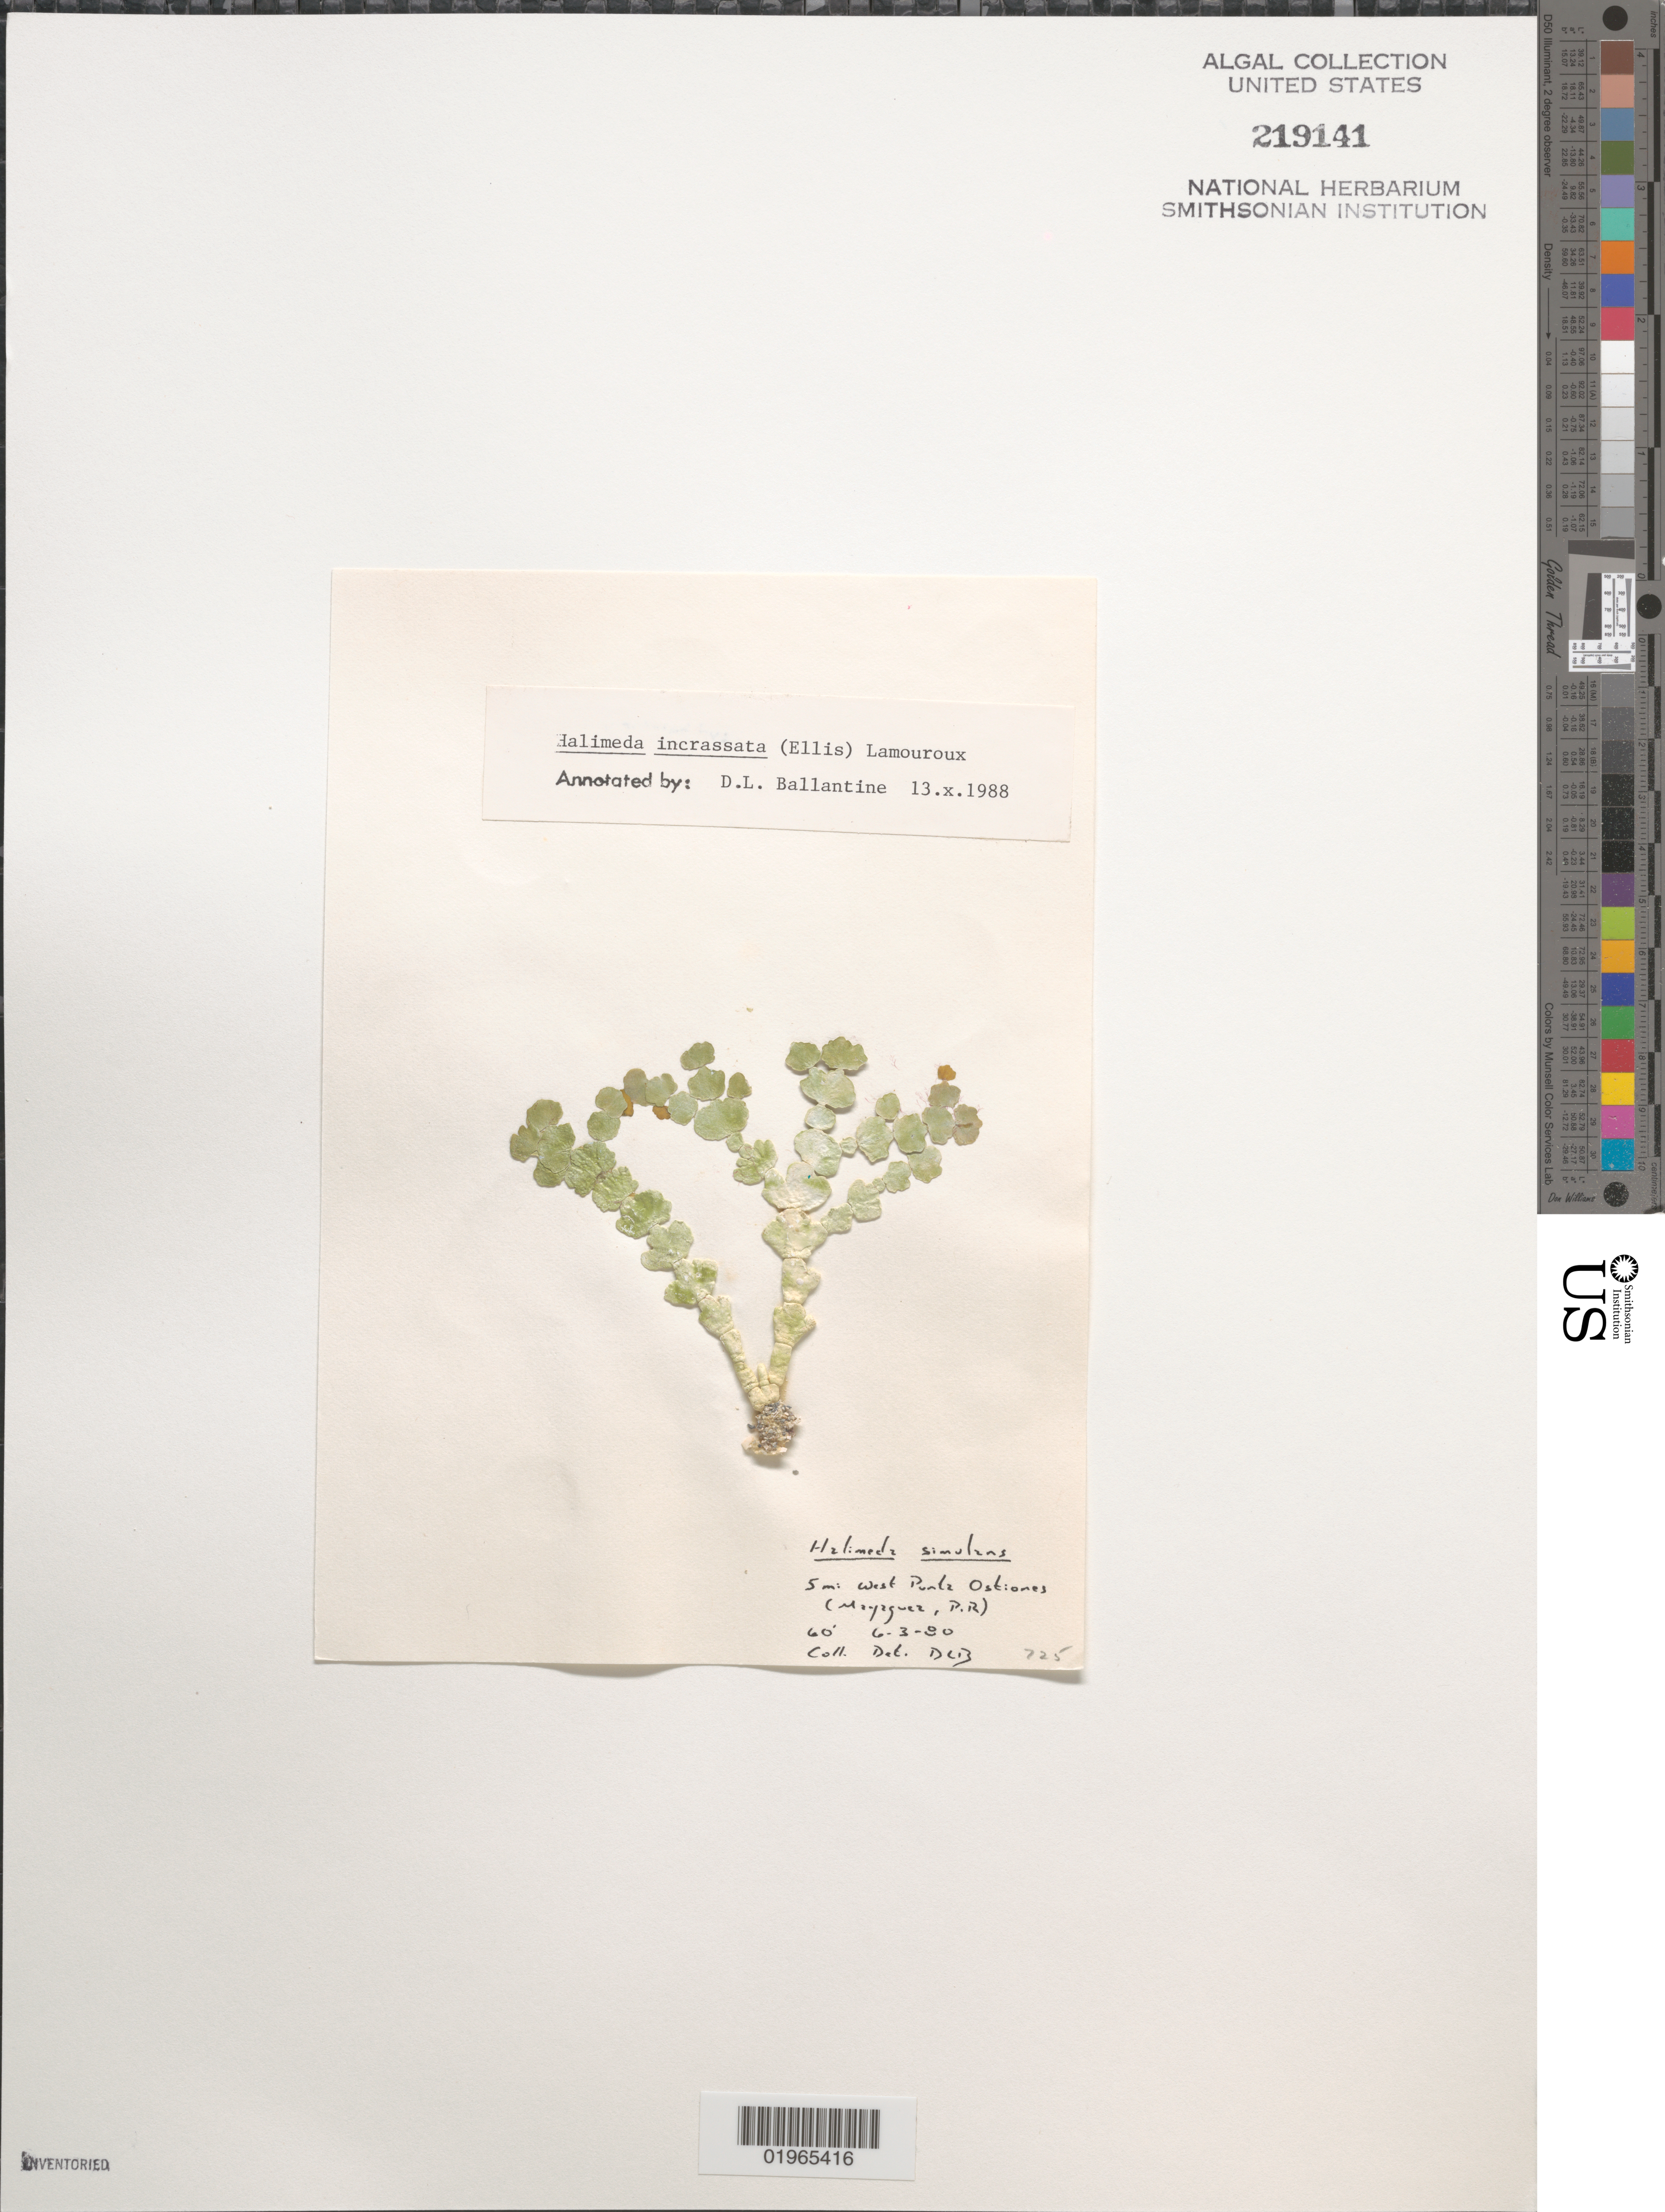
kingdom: Plantae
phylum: Chlorophyta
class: Ulvophyceae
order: Bryopsidales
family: Halimedaceae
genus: Halimeda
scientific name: Halimeda simulans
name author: M. Howe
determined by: Ballantine, D. L.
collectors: D.L. Ballantine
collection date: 1980-06-03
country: Puerto Rico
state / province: Mayagüez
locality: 5 mi west Punta Ostiones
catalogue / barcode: US 219141